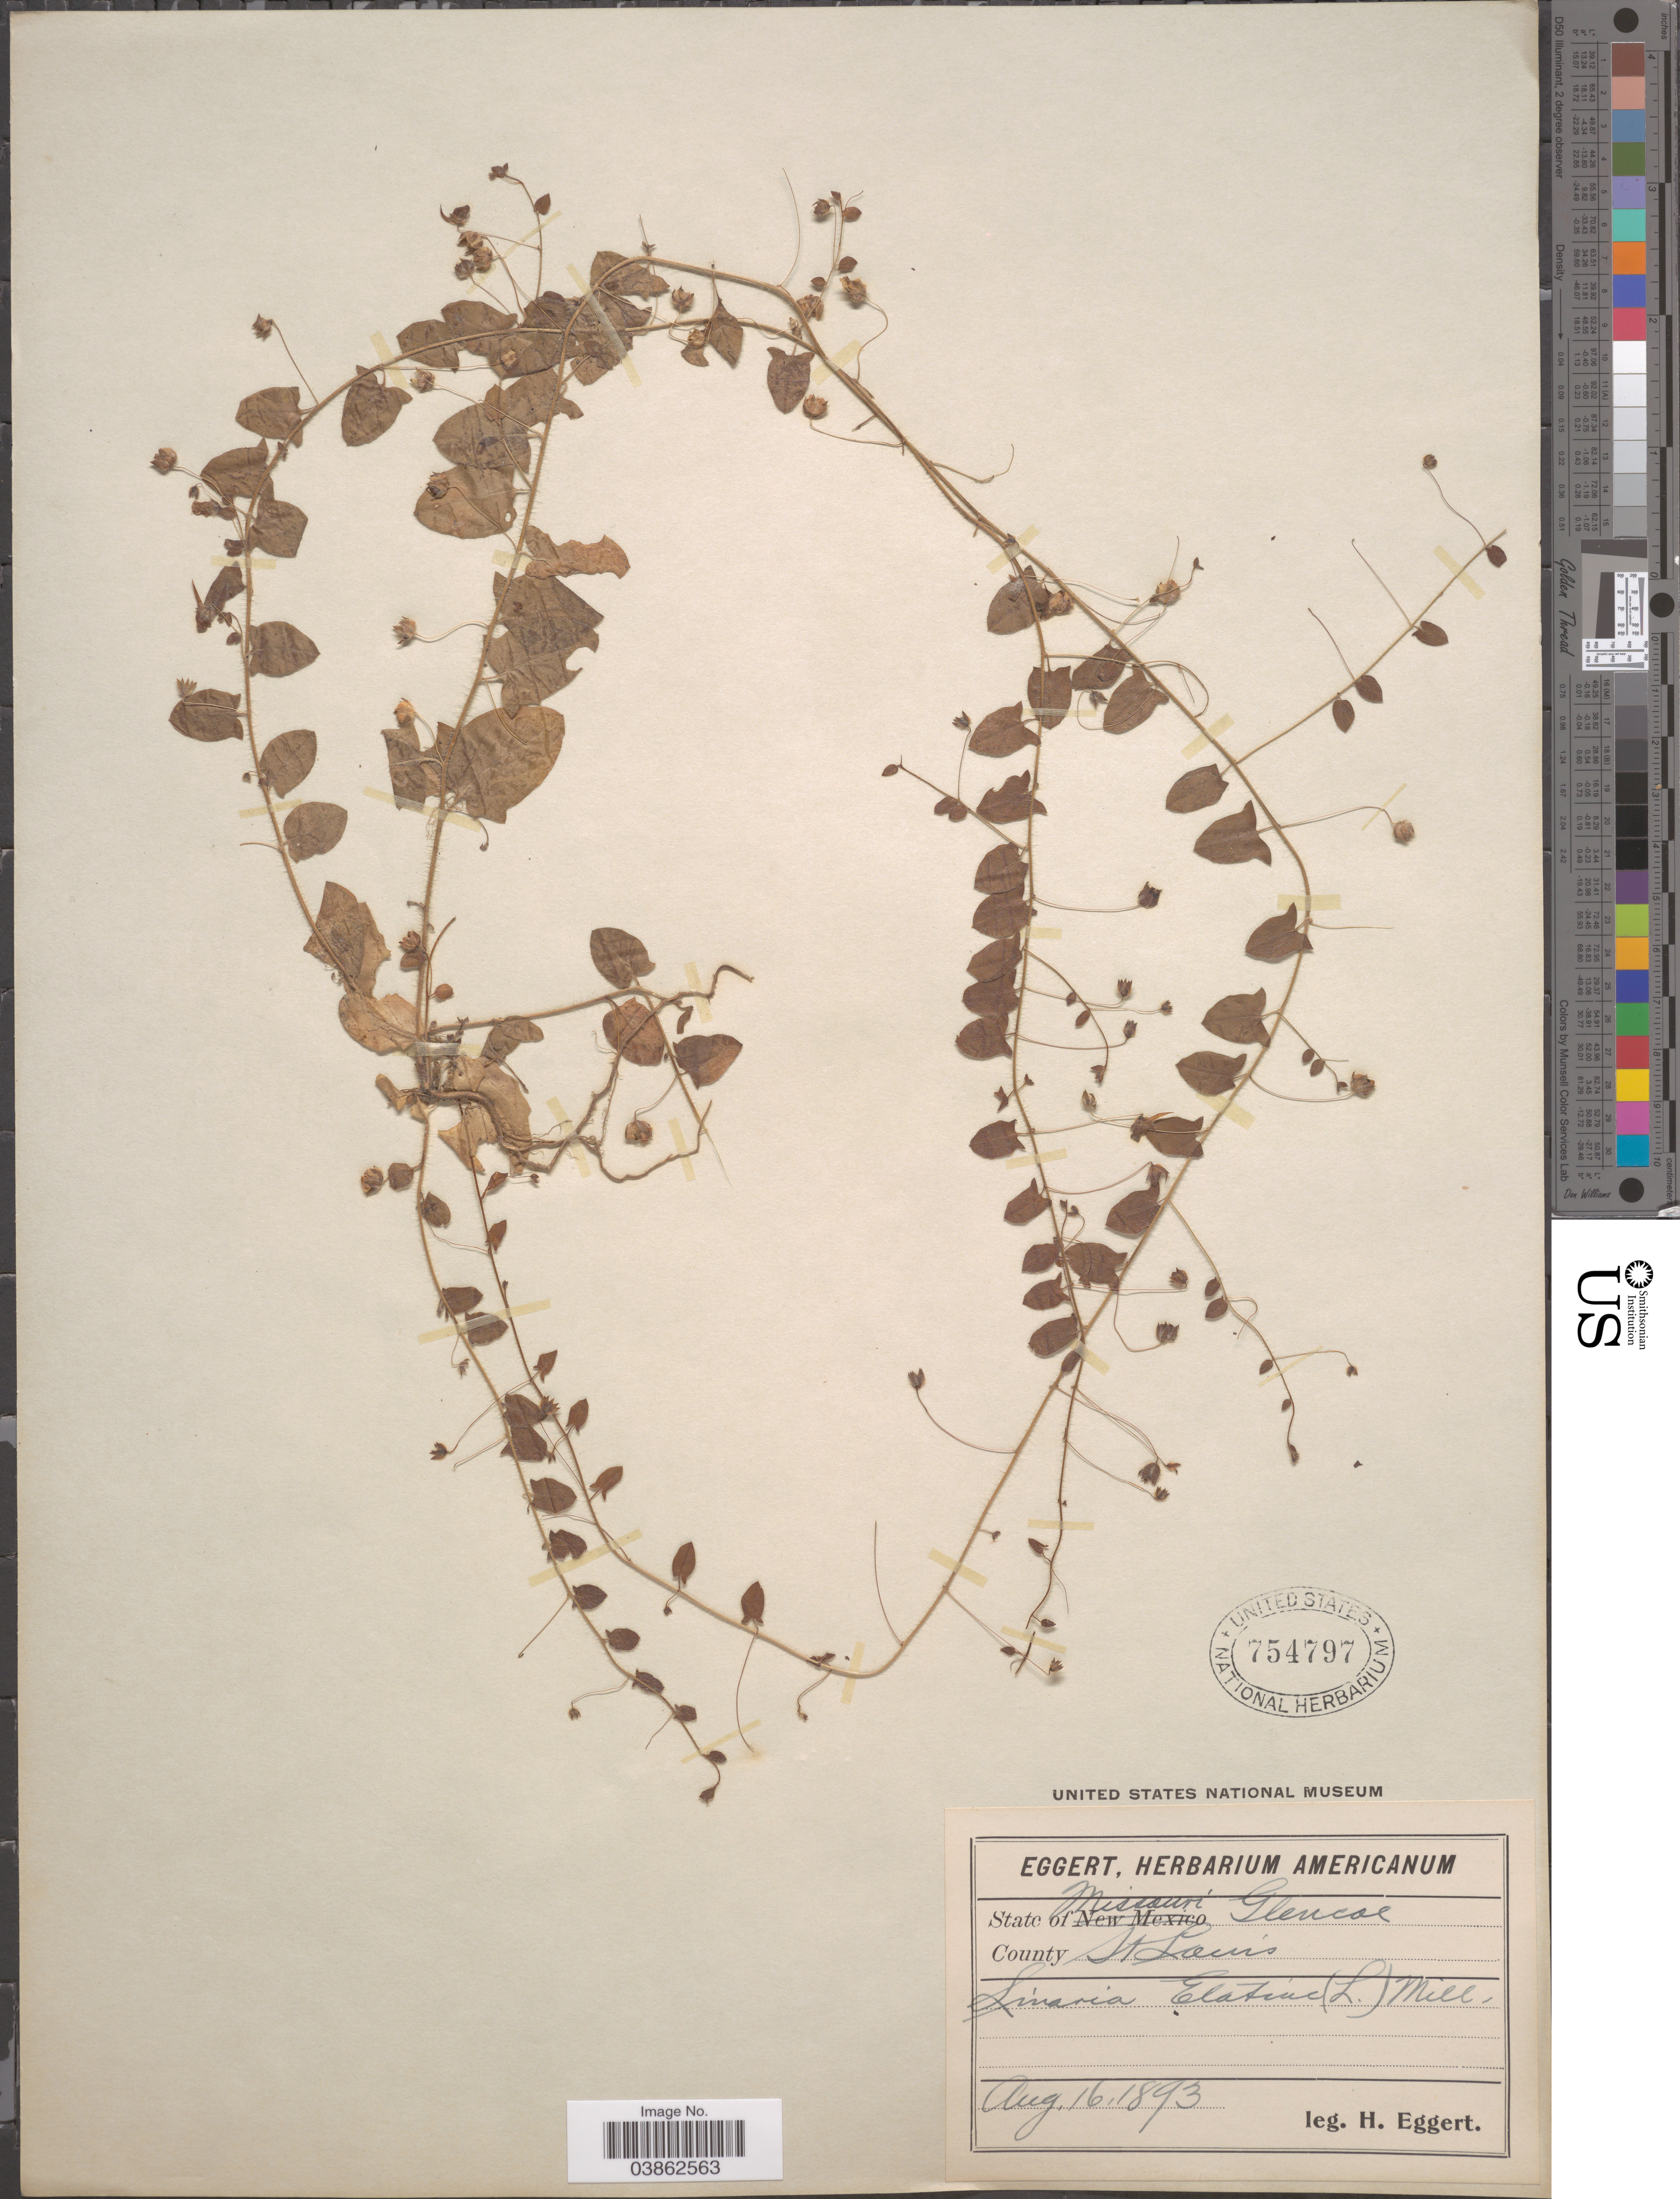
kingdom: Plantae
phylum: Tracheophyta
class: Magnoliopsida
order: Lamiales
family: Plantaginaceae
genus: Kickxia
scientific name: Kickxia elatine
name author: (L.) Dumort.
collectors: H. Eggert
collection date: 1893-08-16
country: United States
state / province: Missouri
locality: County St. Lewis. Glencoe.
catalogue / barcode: US 754797